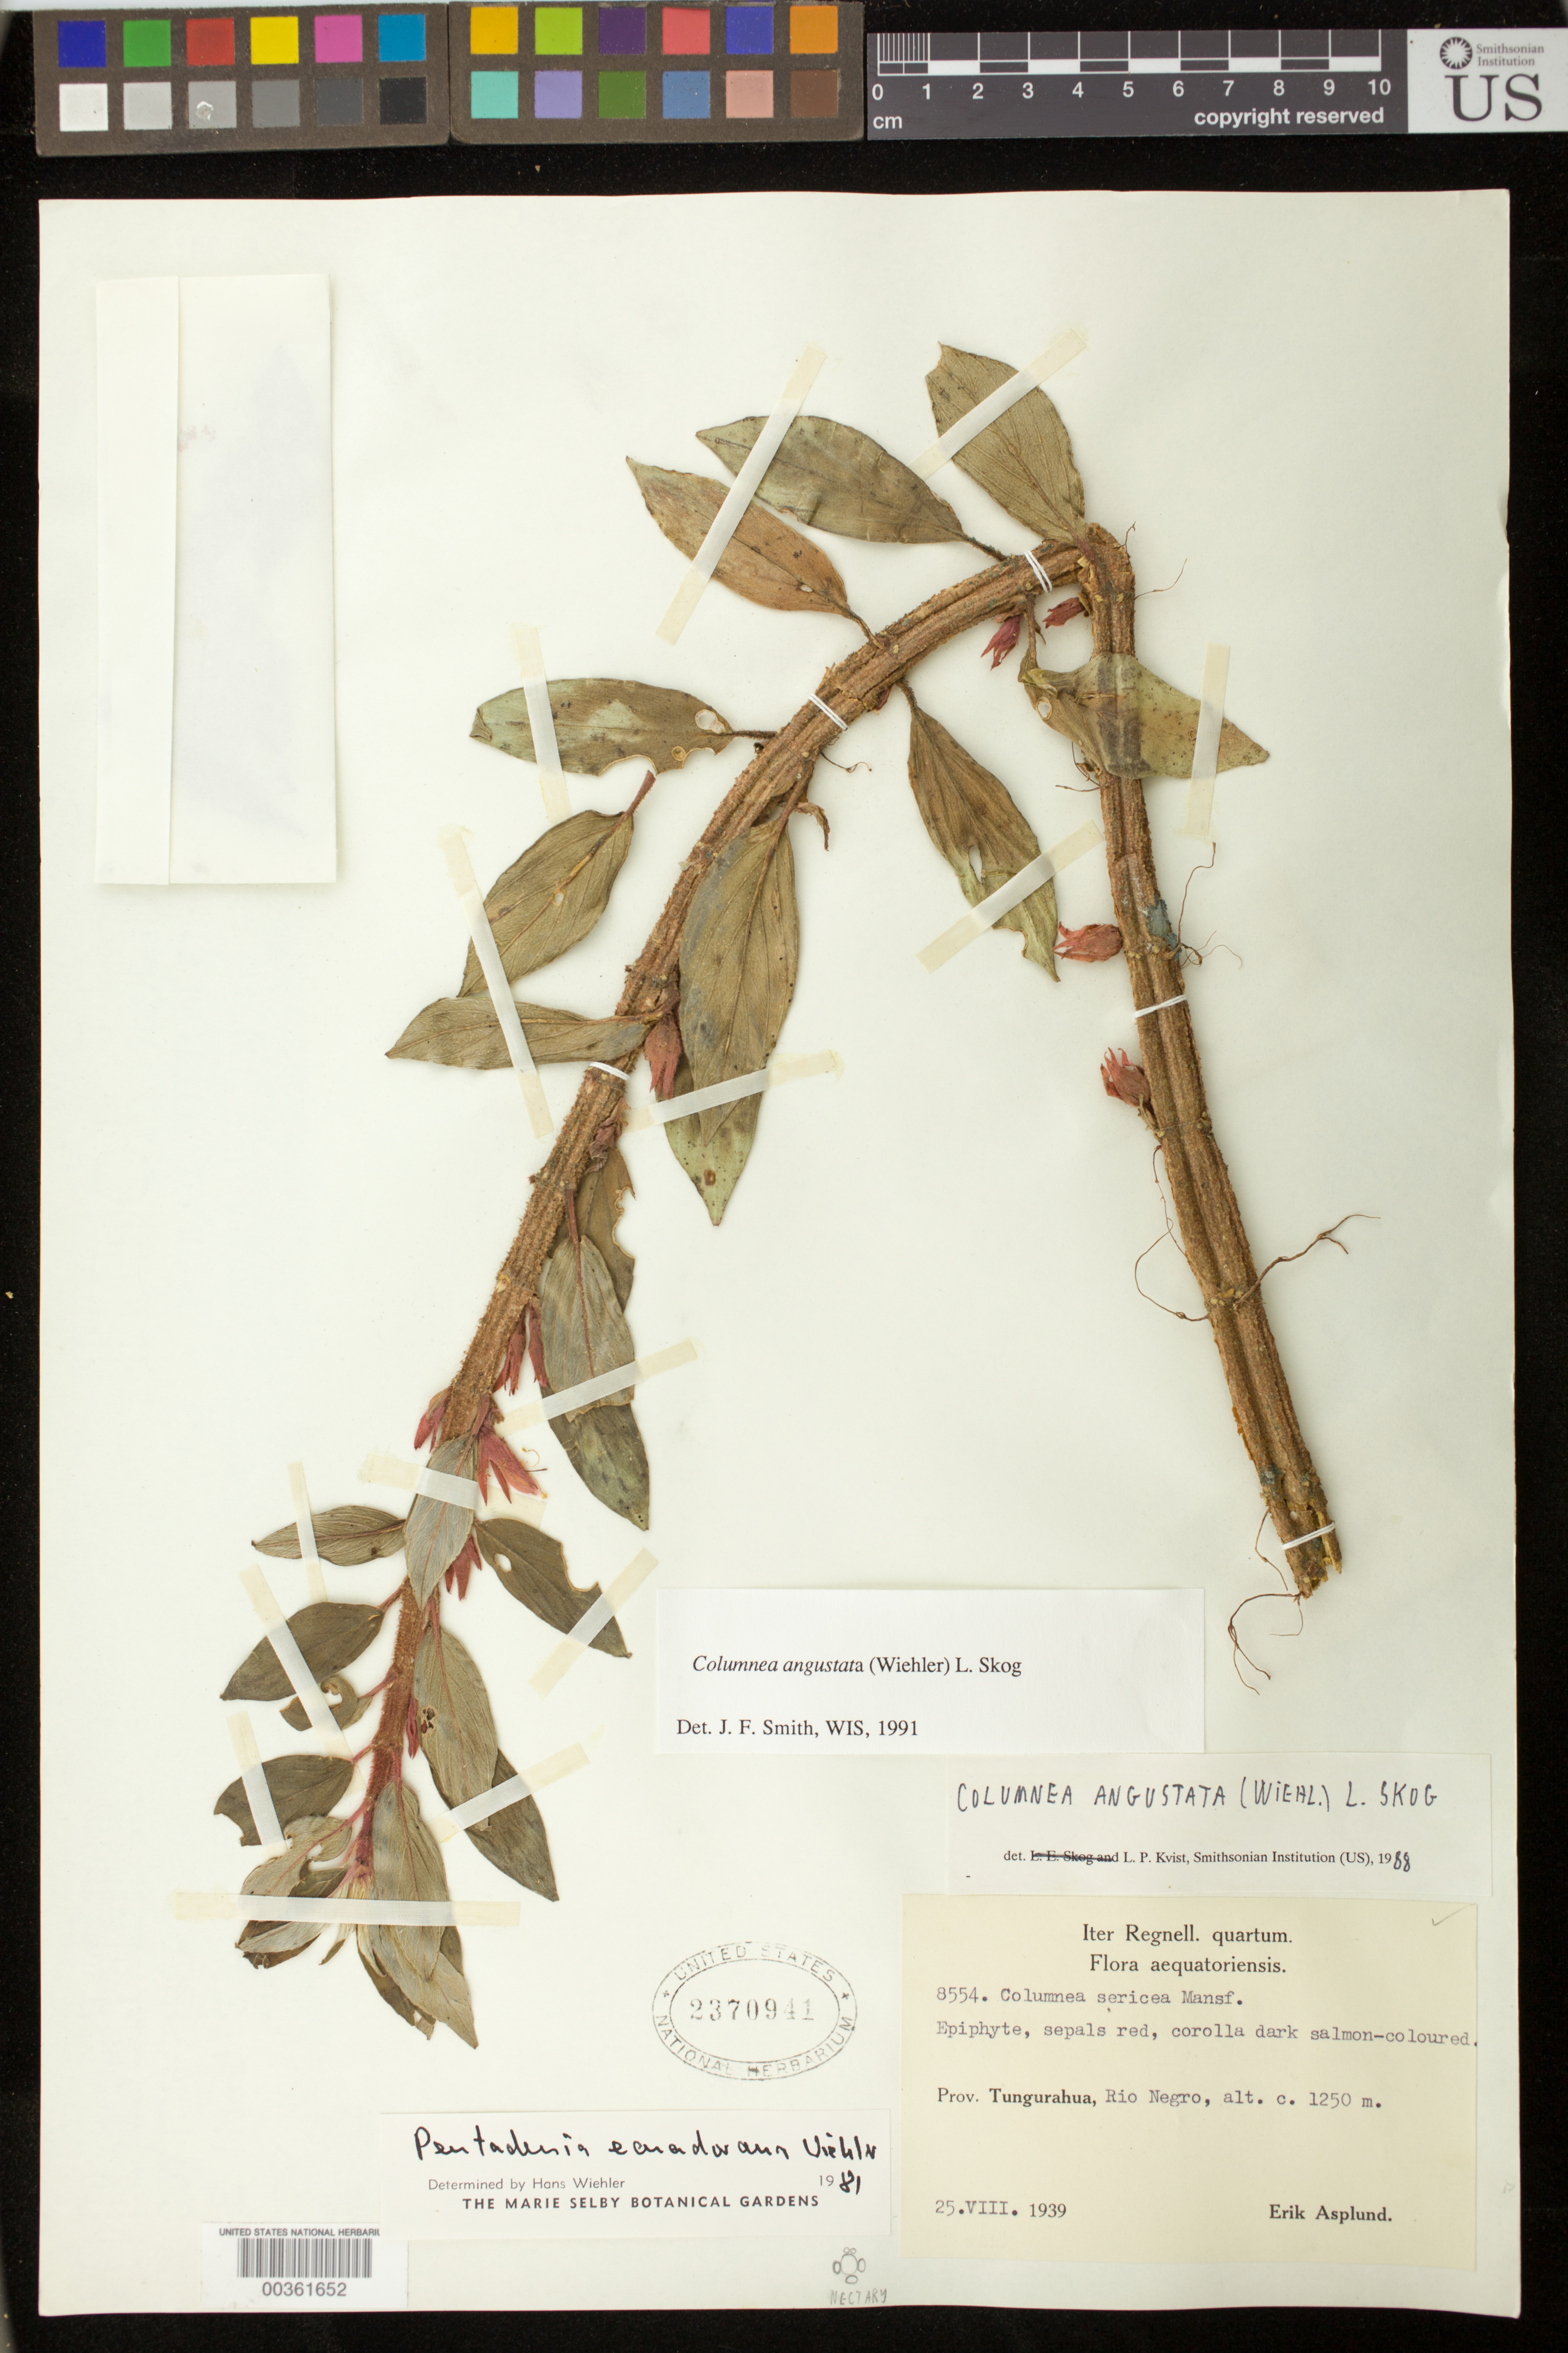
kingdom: Plantae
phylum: Tracheophyta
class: Magnoliopsida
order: Lamiales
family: Gesneriaceae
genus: Columnea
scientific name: Columnea angustata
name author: (Wiehler) L.E. Skog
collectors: E. Asplund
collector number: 8554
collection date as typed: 25 Aug 1939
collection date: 1939-08-25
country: Ecuador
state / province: Tungurahua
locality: Rio Negro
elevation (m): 1250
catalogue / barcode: US 2370941